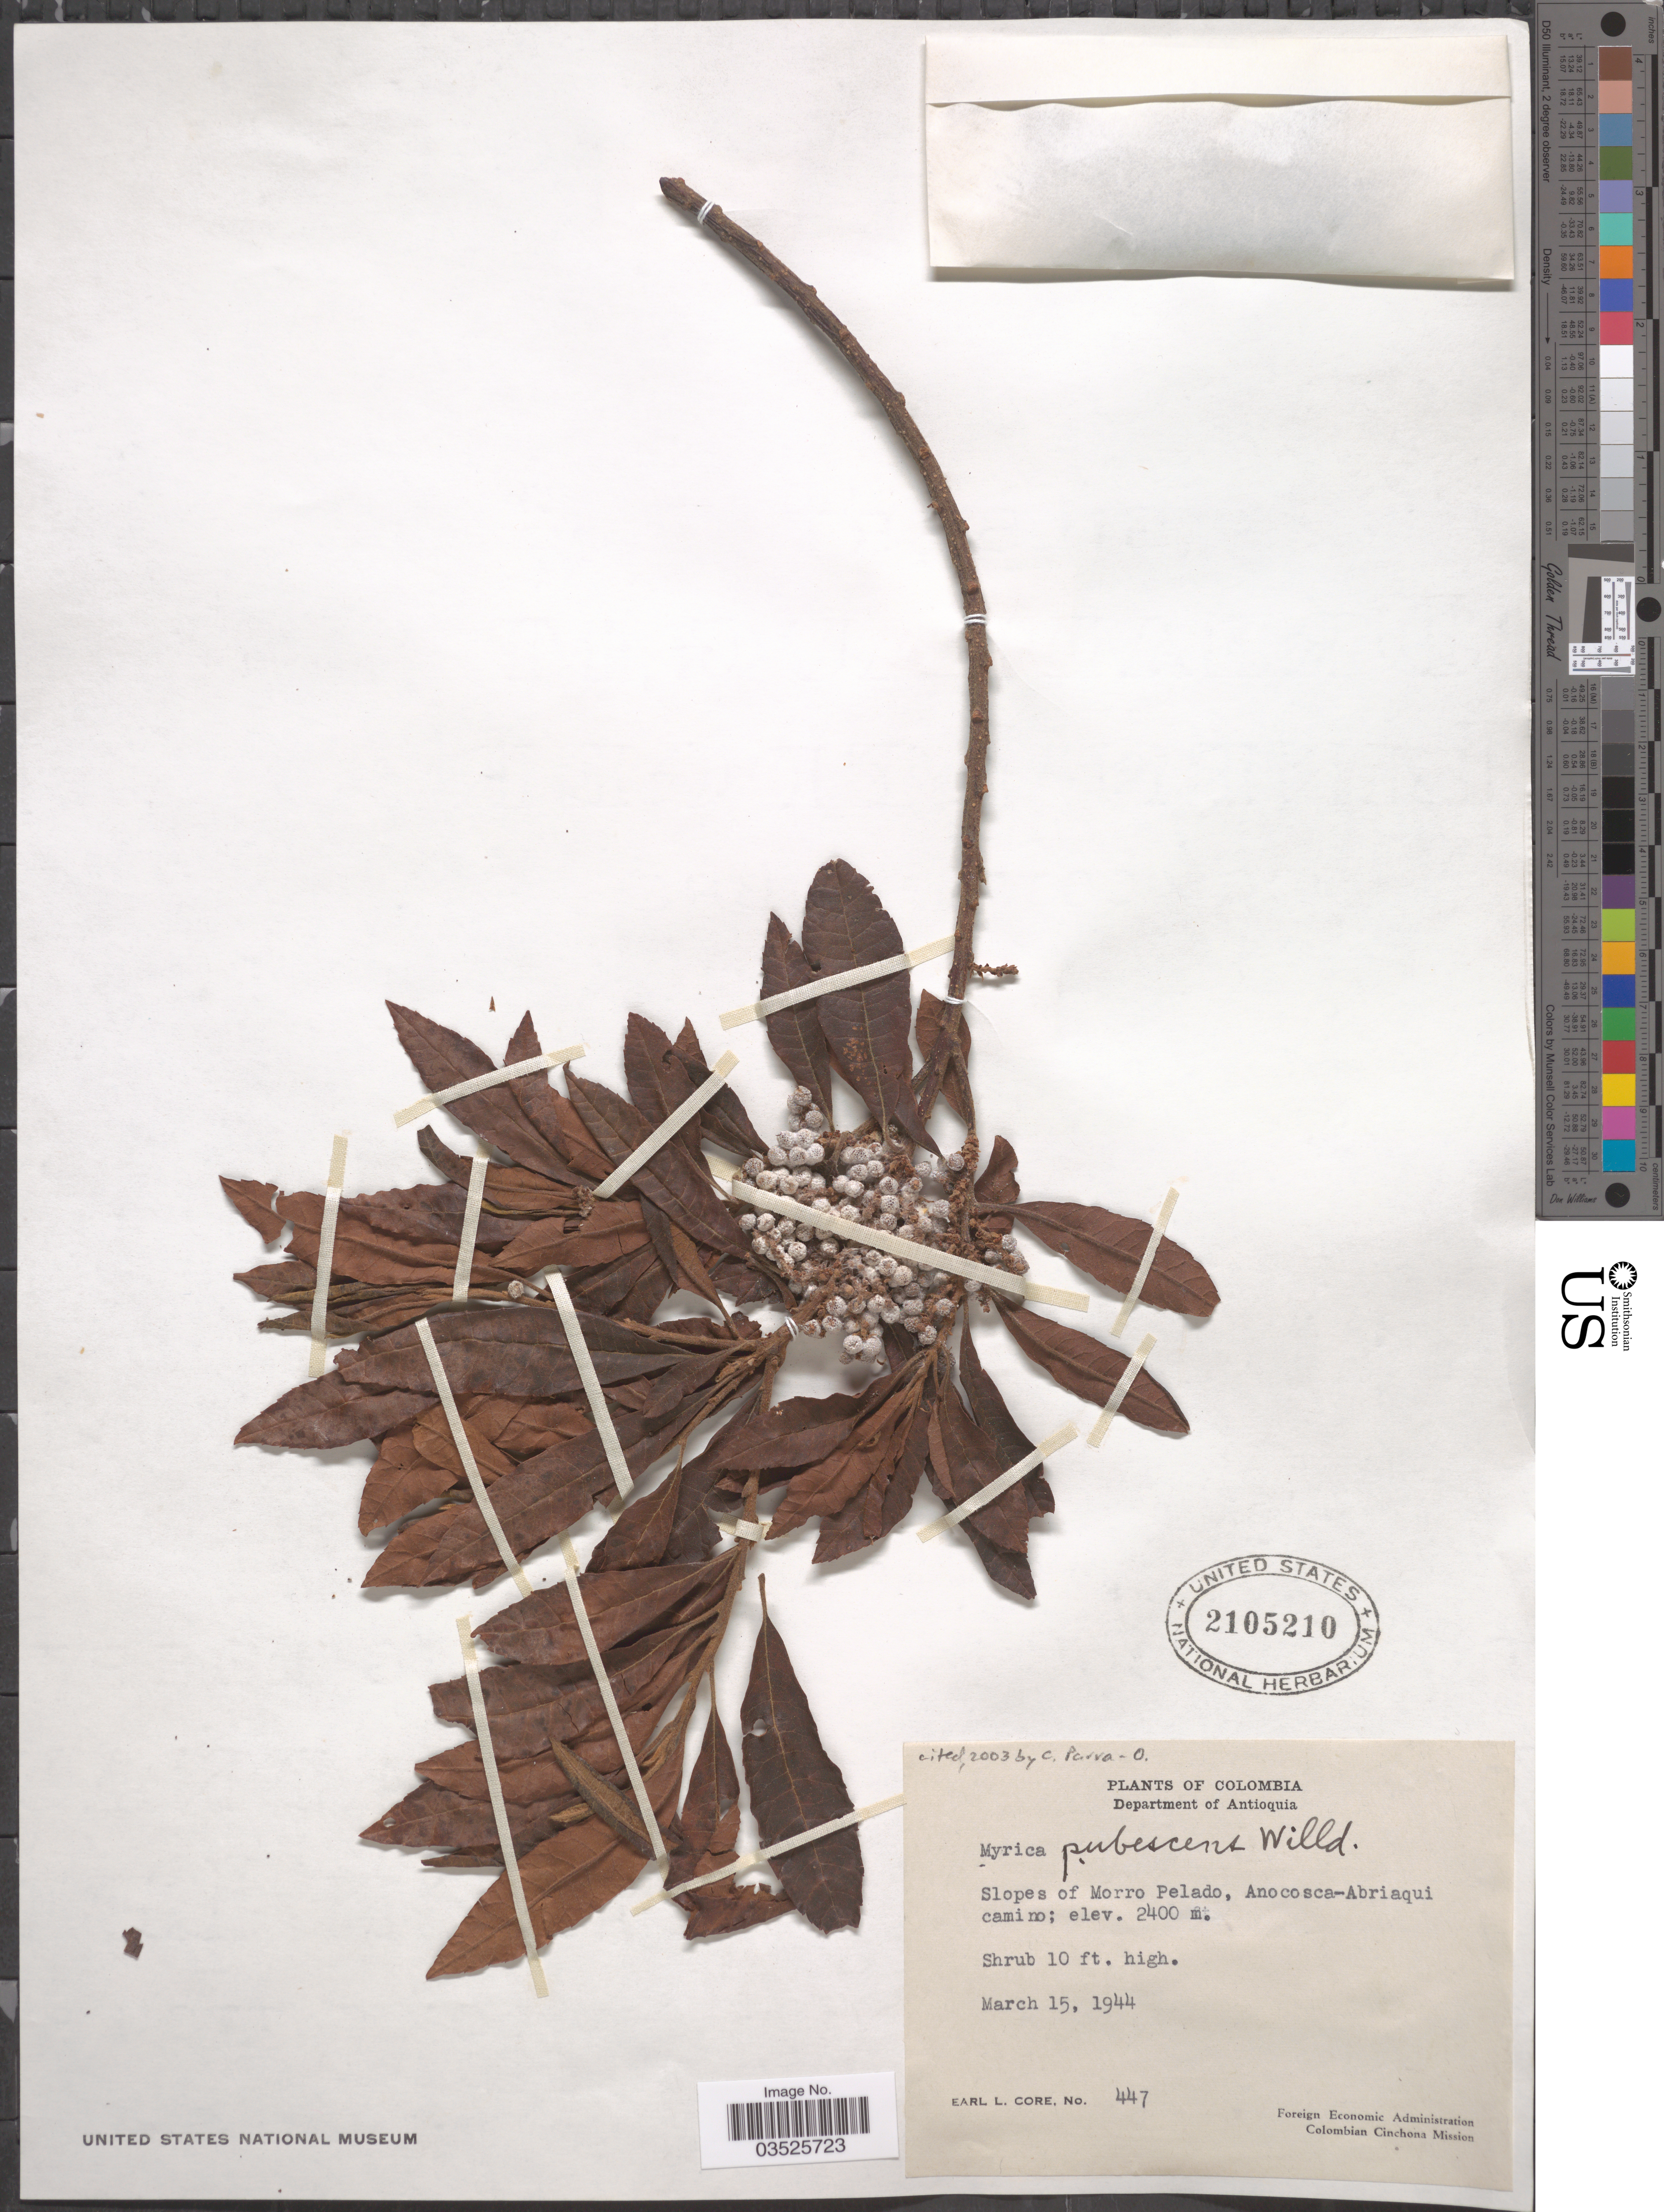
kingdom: Plantae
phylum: Tracheophyta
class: Magnoliopsida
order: Fagales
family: Myricaceae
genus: Morella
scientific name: Morella pubescens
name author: (Humb. & Bonpl. ex Willd.) Wilbur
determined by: Strong, M. T., (US), Smithsonian Institution - National Museum of Natural History (UNITED STATES)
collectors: E. Core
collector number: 447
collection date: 1944-03-15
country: Colombia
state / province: Antioquia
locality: Department of Antioquia. Slopes of Morro Pelado, Anocosca-Abriaqui camino.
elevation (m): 2400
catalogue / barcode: US 2105210